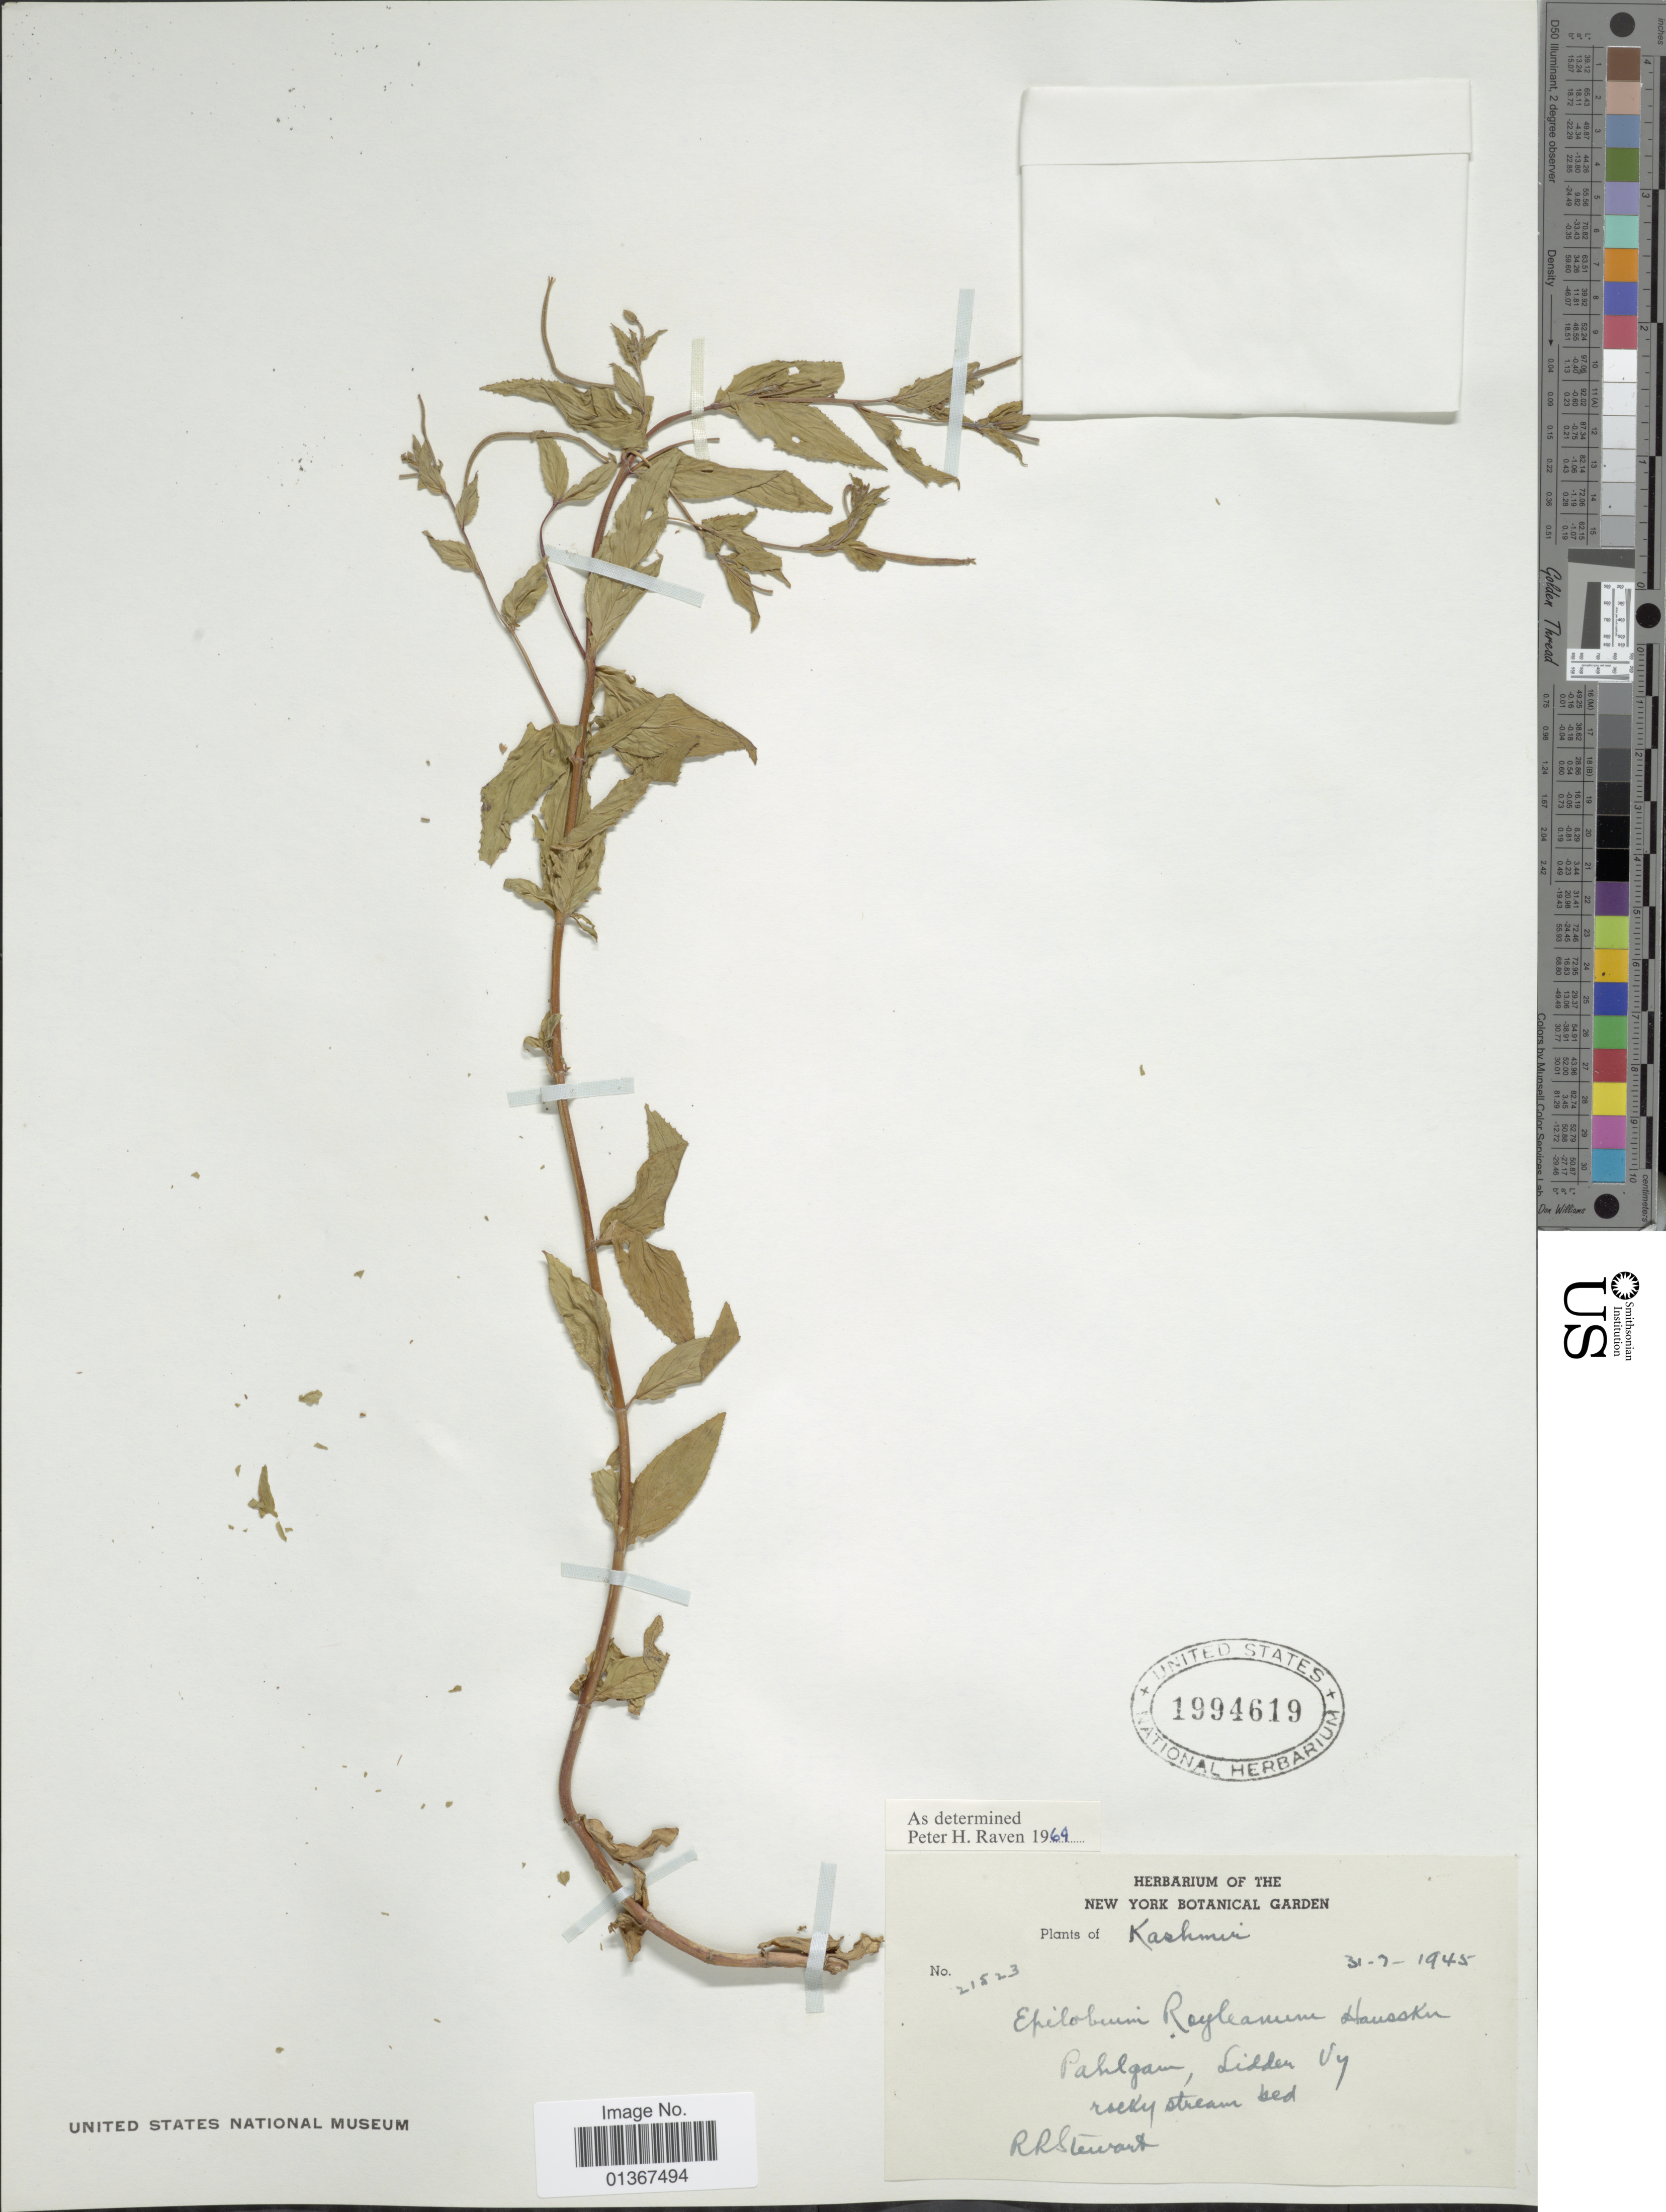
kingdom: Plantae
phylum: Tracheophyta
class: Magnoliopsida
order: Myrtales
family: Onagraceae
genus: Epilobium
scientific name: Epilobium royleanum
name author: Hausskn.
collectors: R. R. Stewart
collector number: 21523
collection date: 1945-07-31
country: India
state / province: Jammu and Kashmir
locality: Pahlgam, Lidder Vy. rocky stream bed.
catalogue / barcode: US 1994619